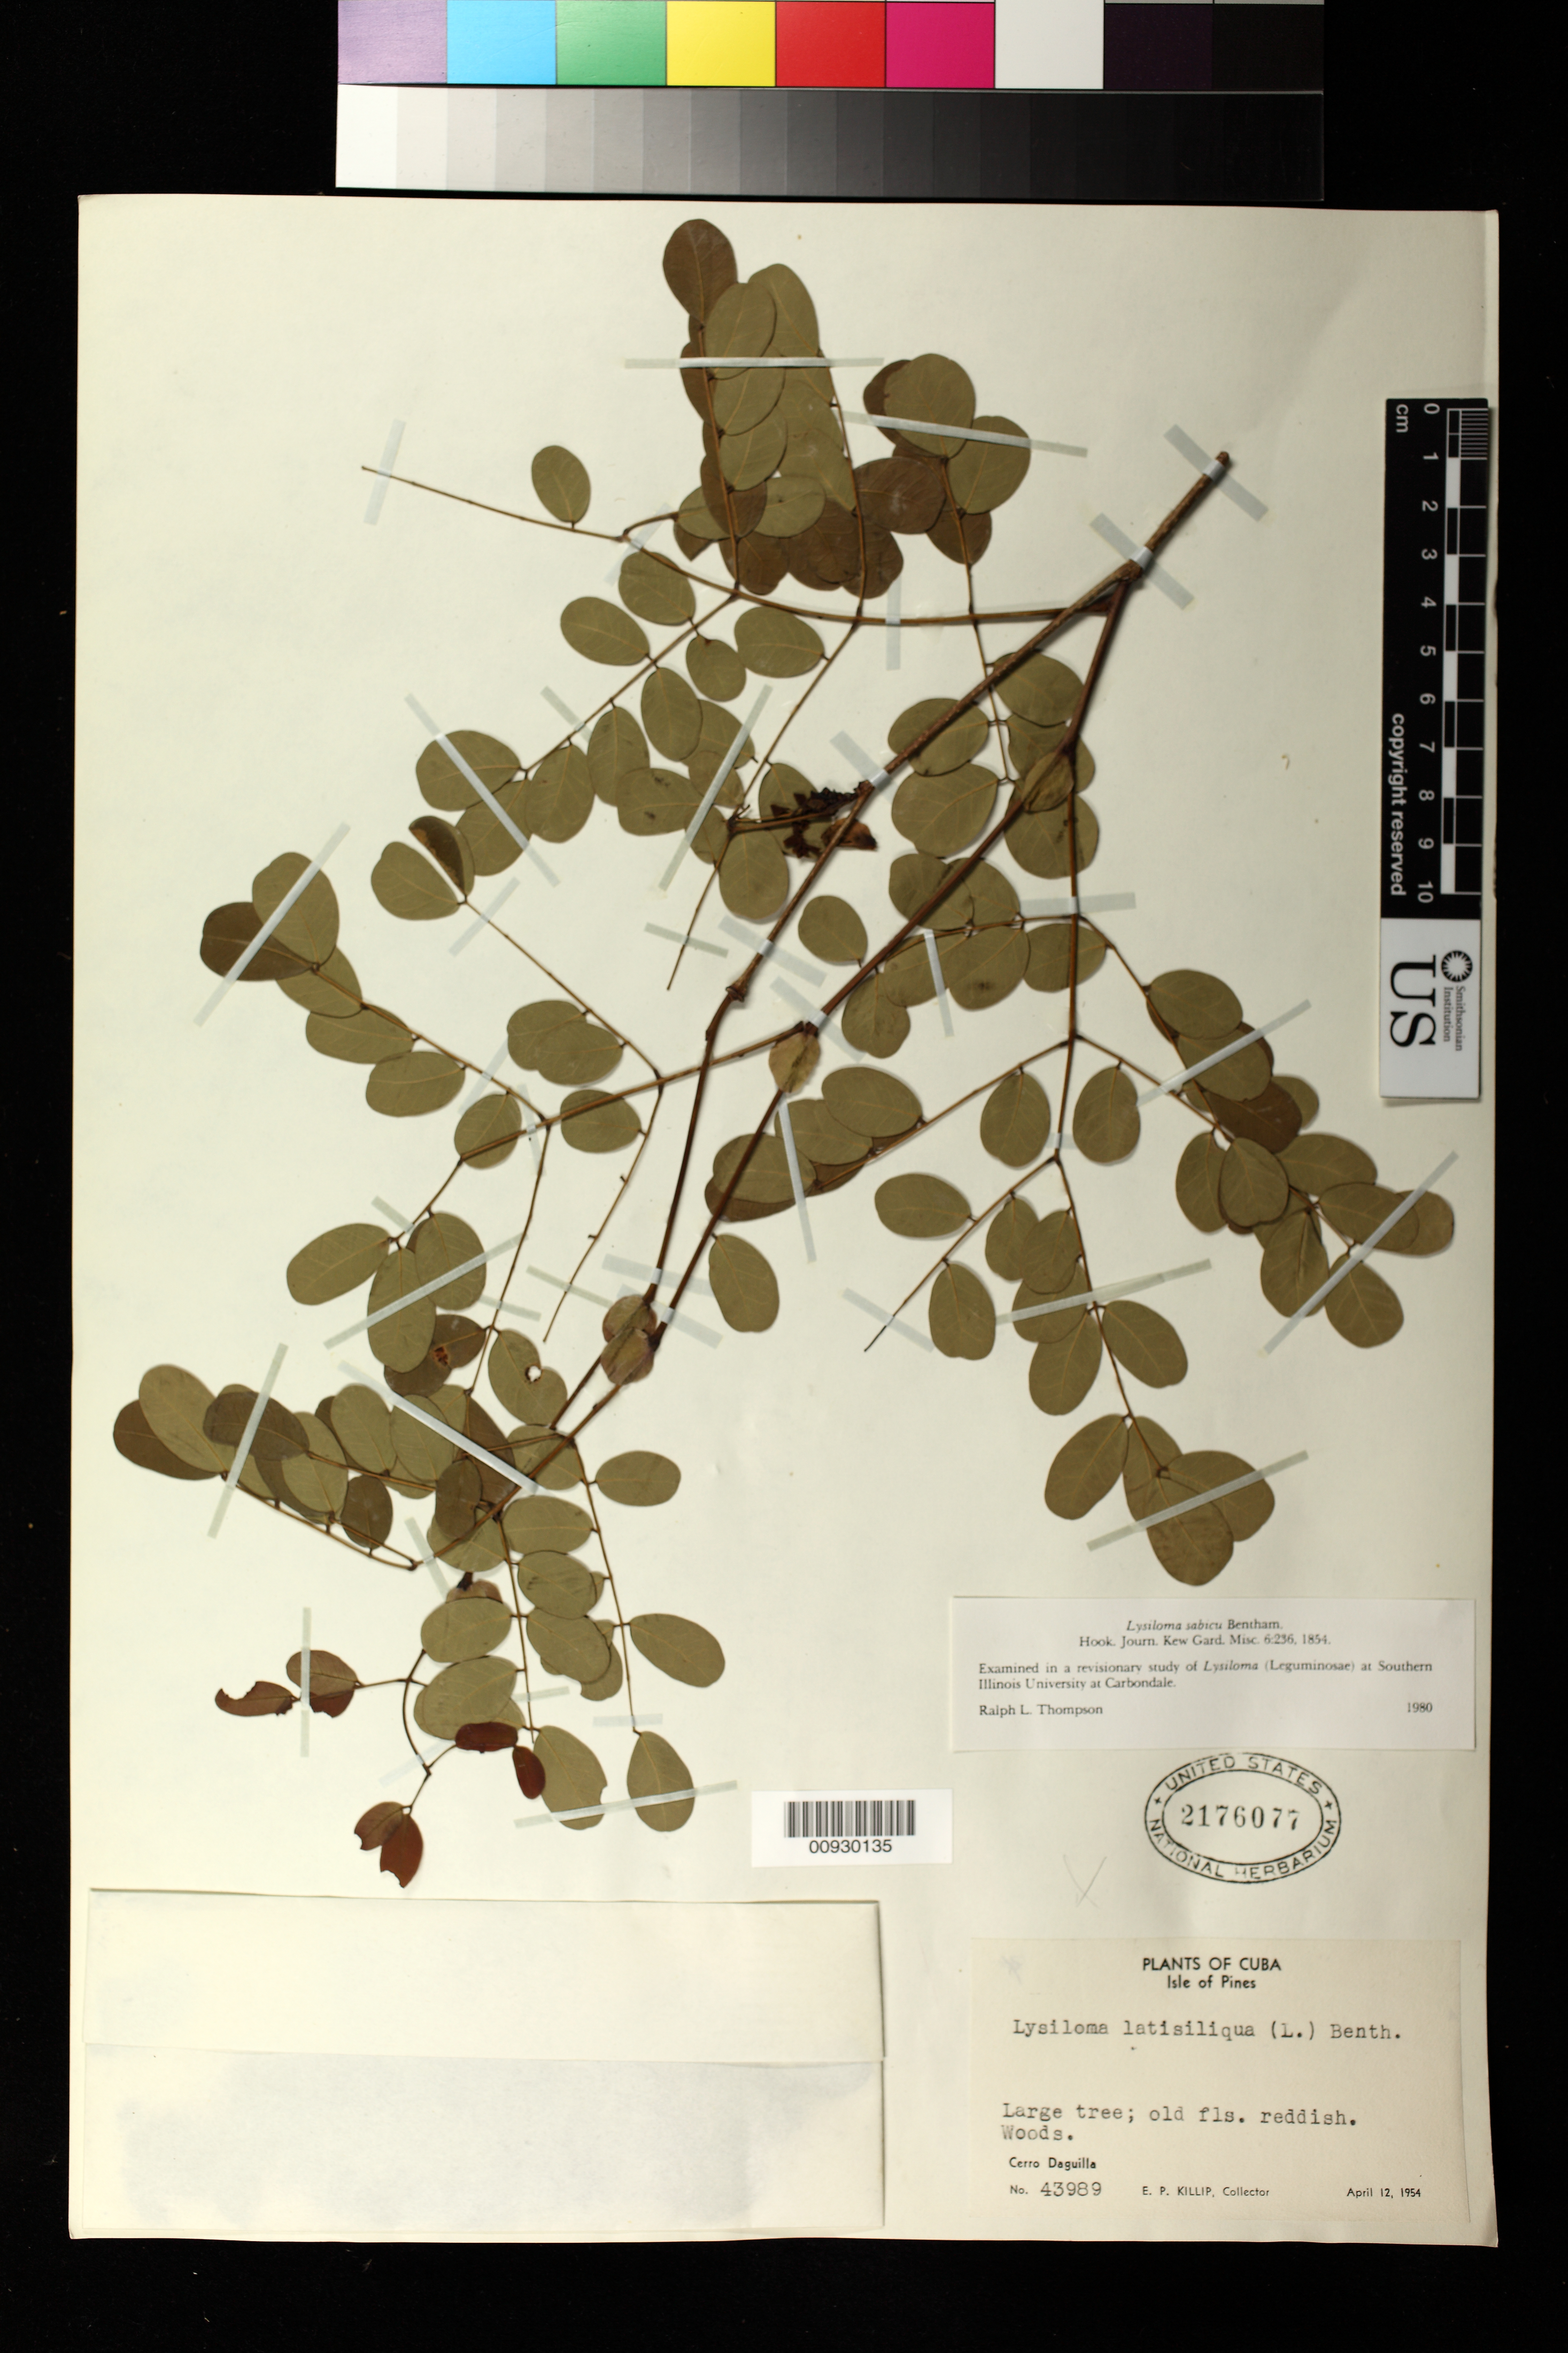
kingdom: Plantae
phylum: Tracheophyta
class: Magnoliopsida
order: Fabales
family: Fabaceae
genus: Lysiloma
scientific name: Lysiloma sabicu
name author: Benth.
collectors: C. Daguilla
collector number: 439889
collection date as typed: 12 Apr 1954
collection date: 1954-04-12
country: Cuba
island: Isla de la Juventud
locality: Isle of Pines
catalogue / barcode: US 2176077